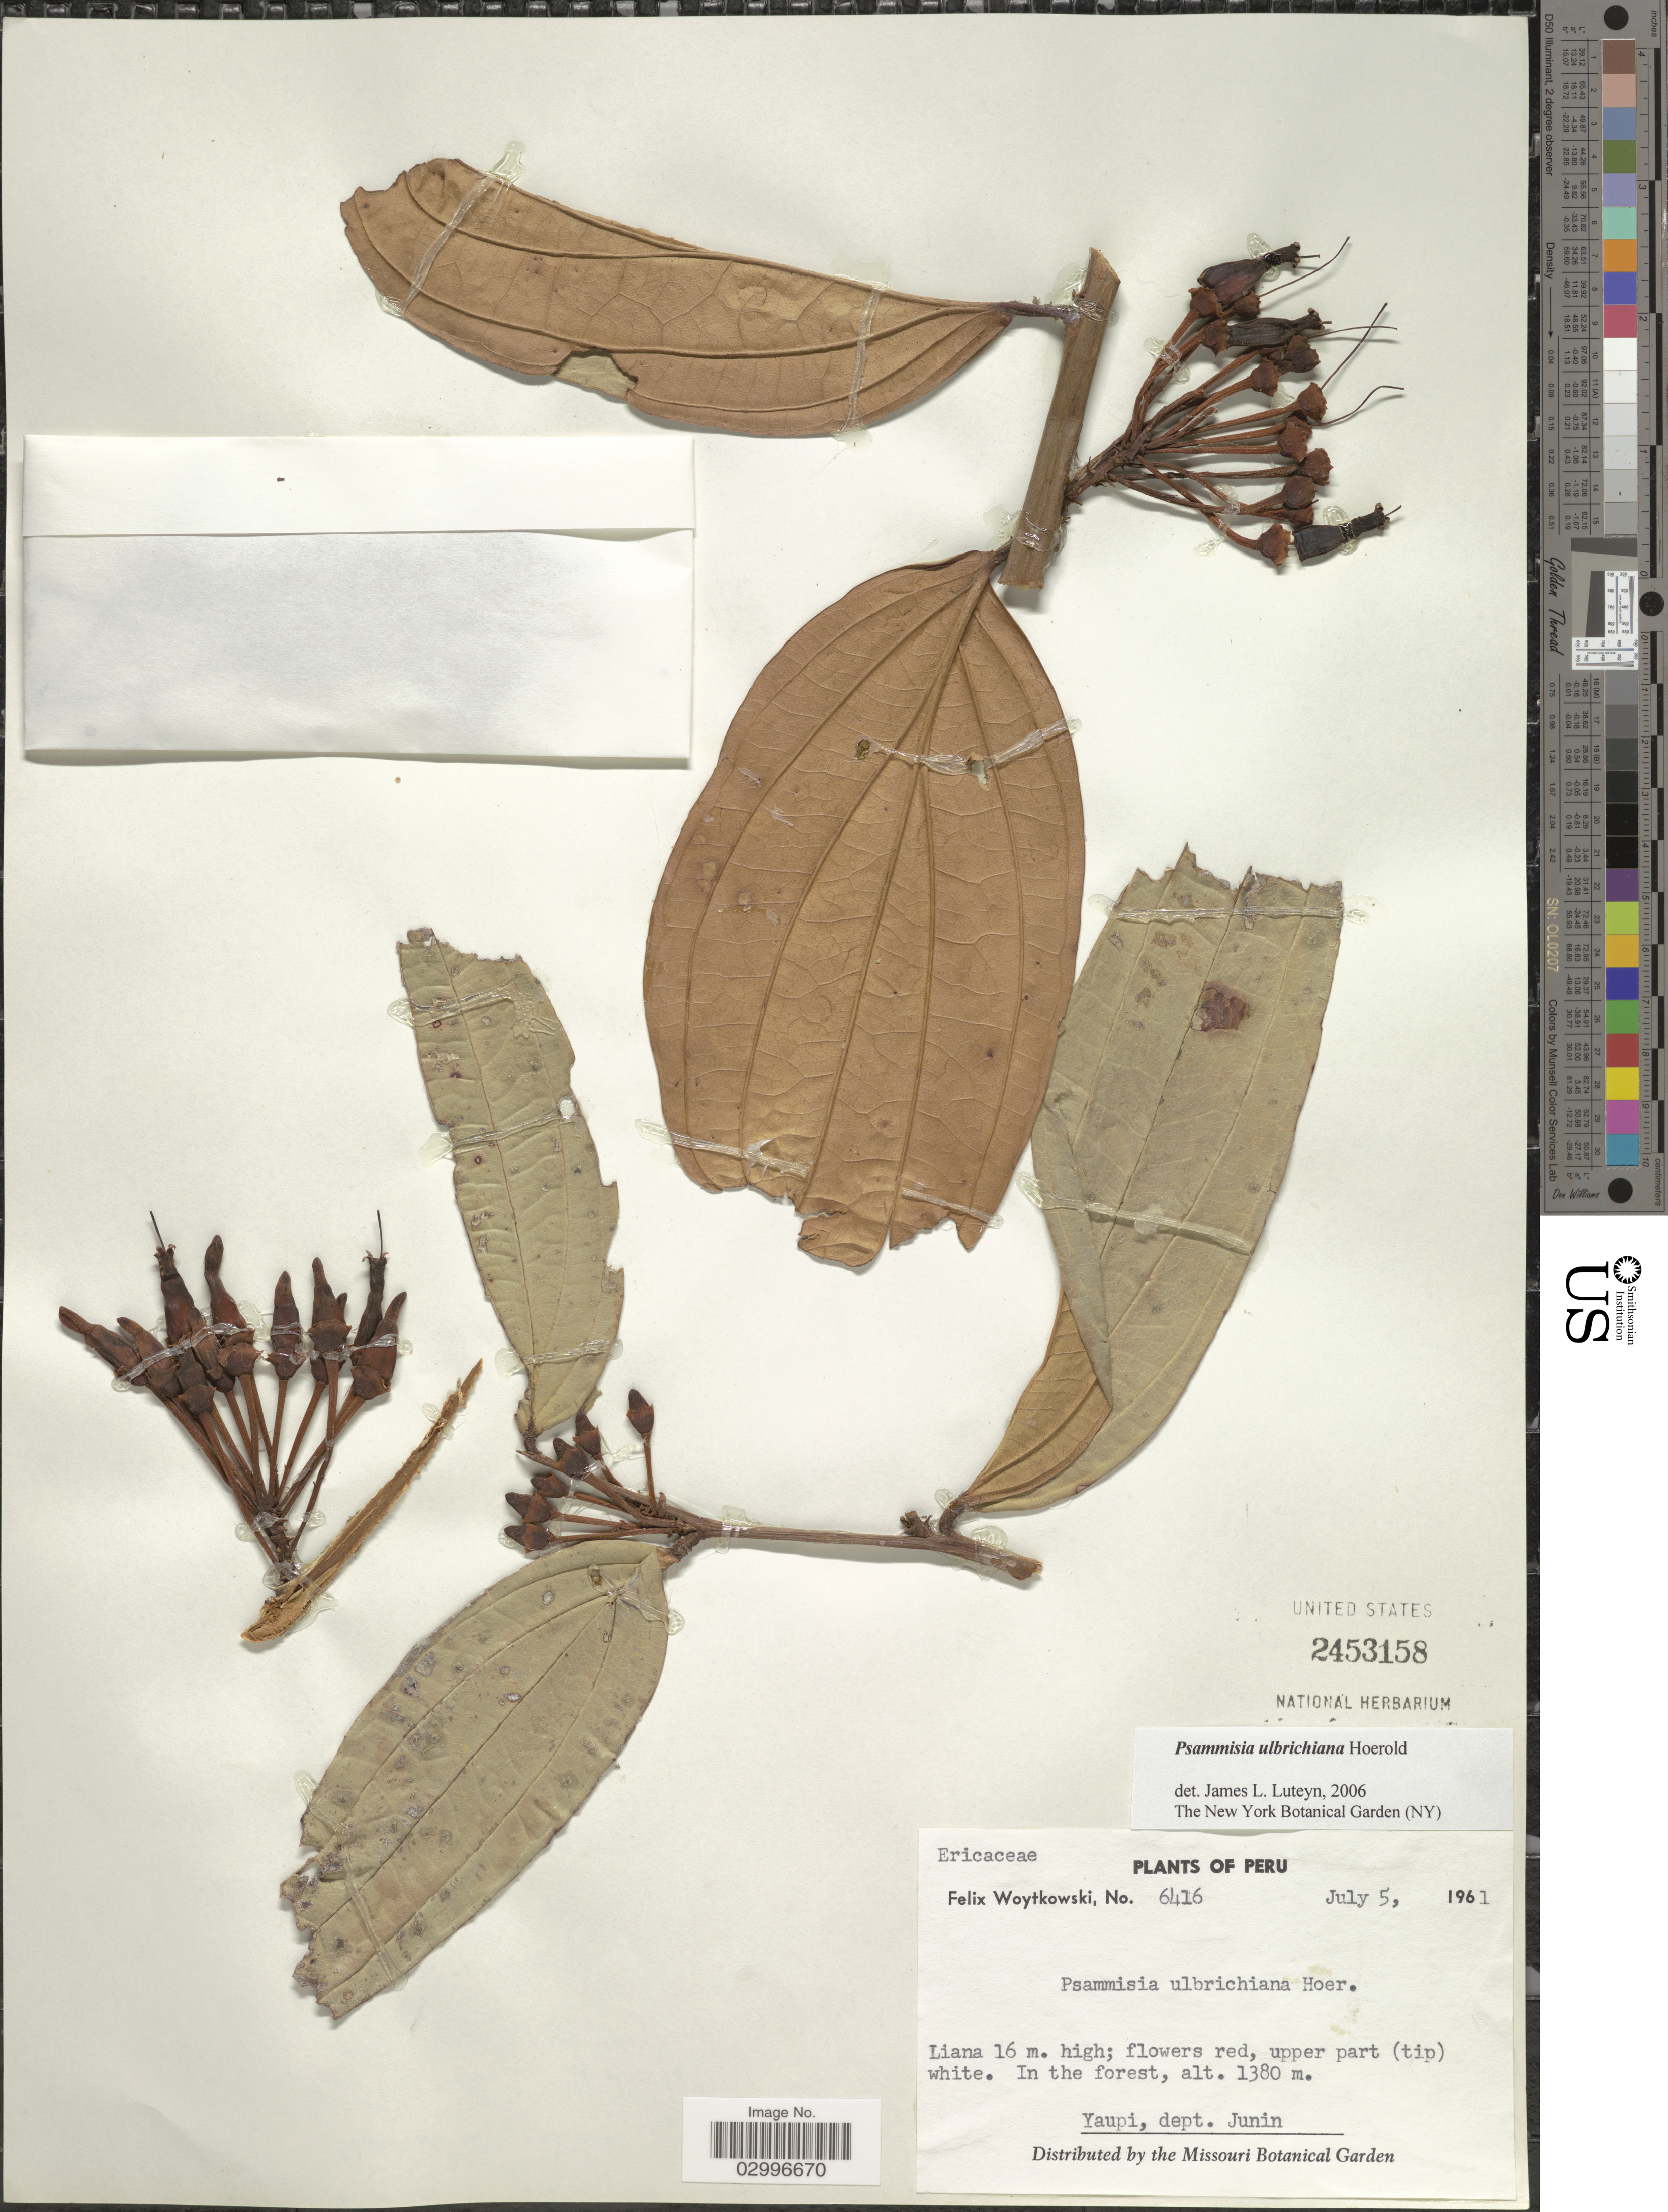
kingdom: Plantae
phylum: Tracheophyta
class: Magnoliopsida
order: Ericales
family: Ericaceae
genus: Psammisia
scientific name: Psammisia ulbrichiana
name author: Hoerold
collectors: F. Woytkowski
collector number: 6416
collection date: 1961-07-05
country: Peru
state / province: Junín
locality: In the forest, Yaupi, dept. Junin.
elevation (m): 1380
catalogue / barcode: US 2453158